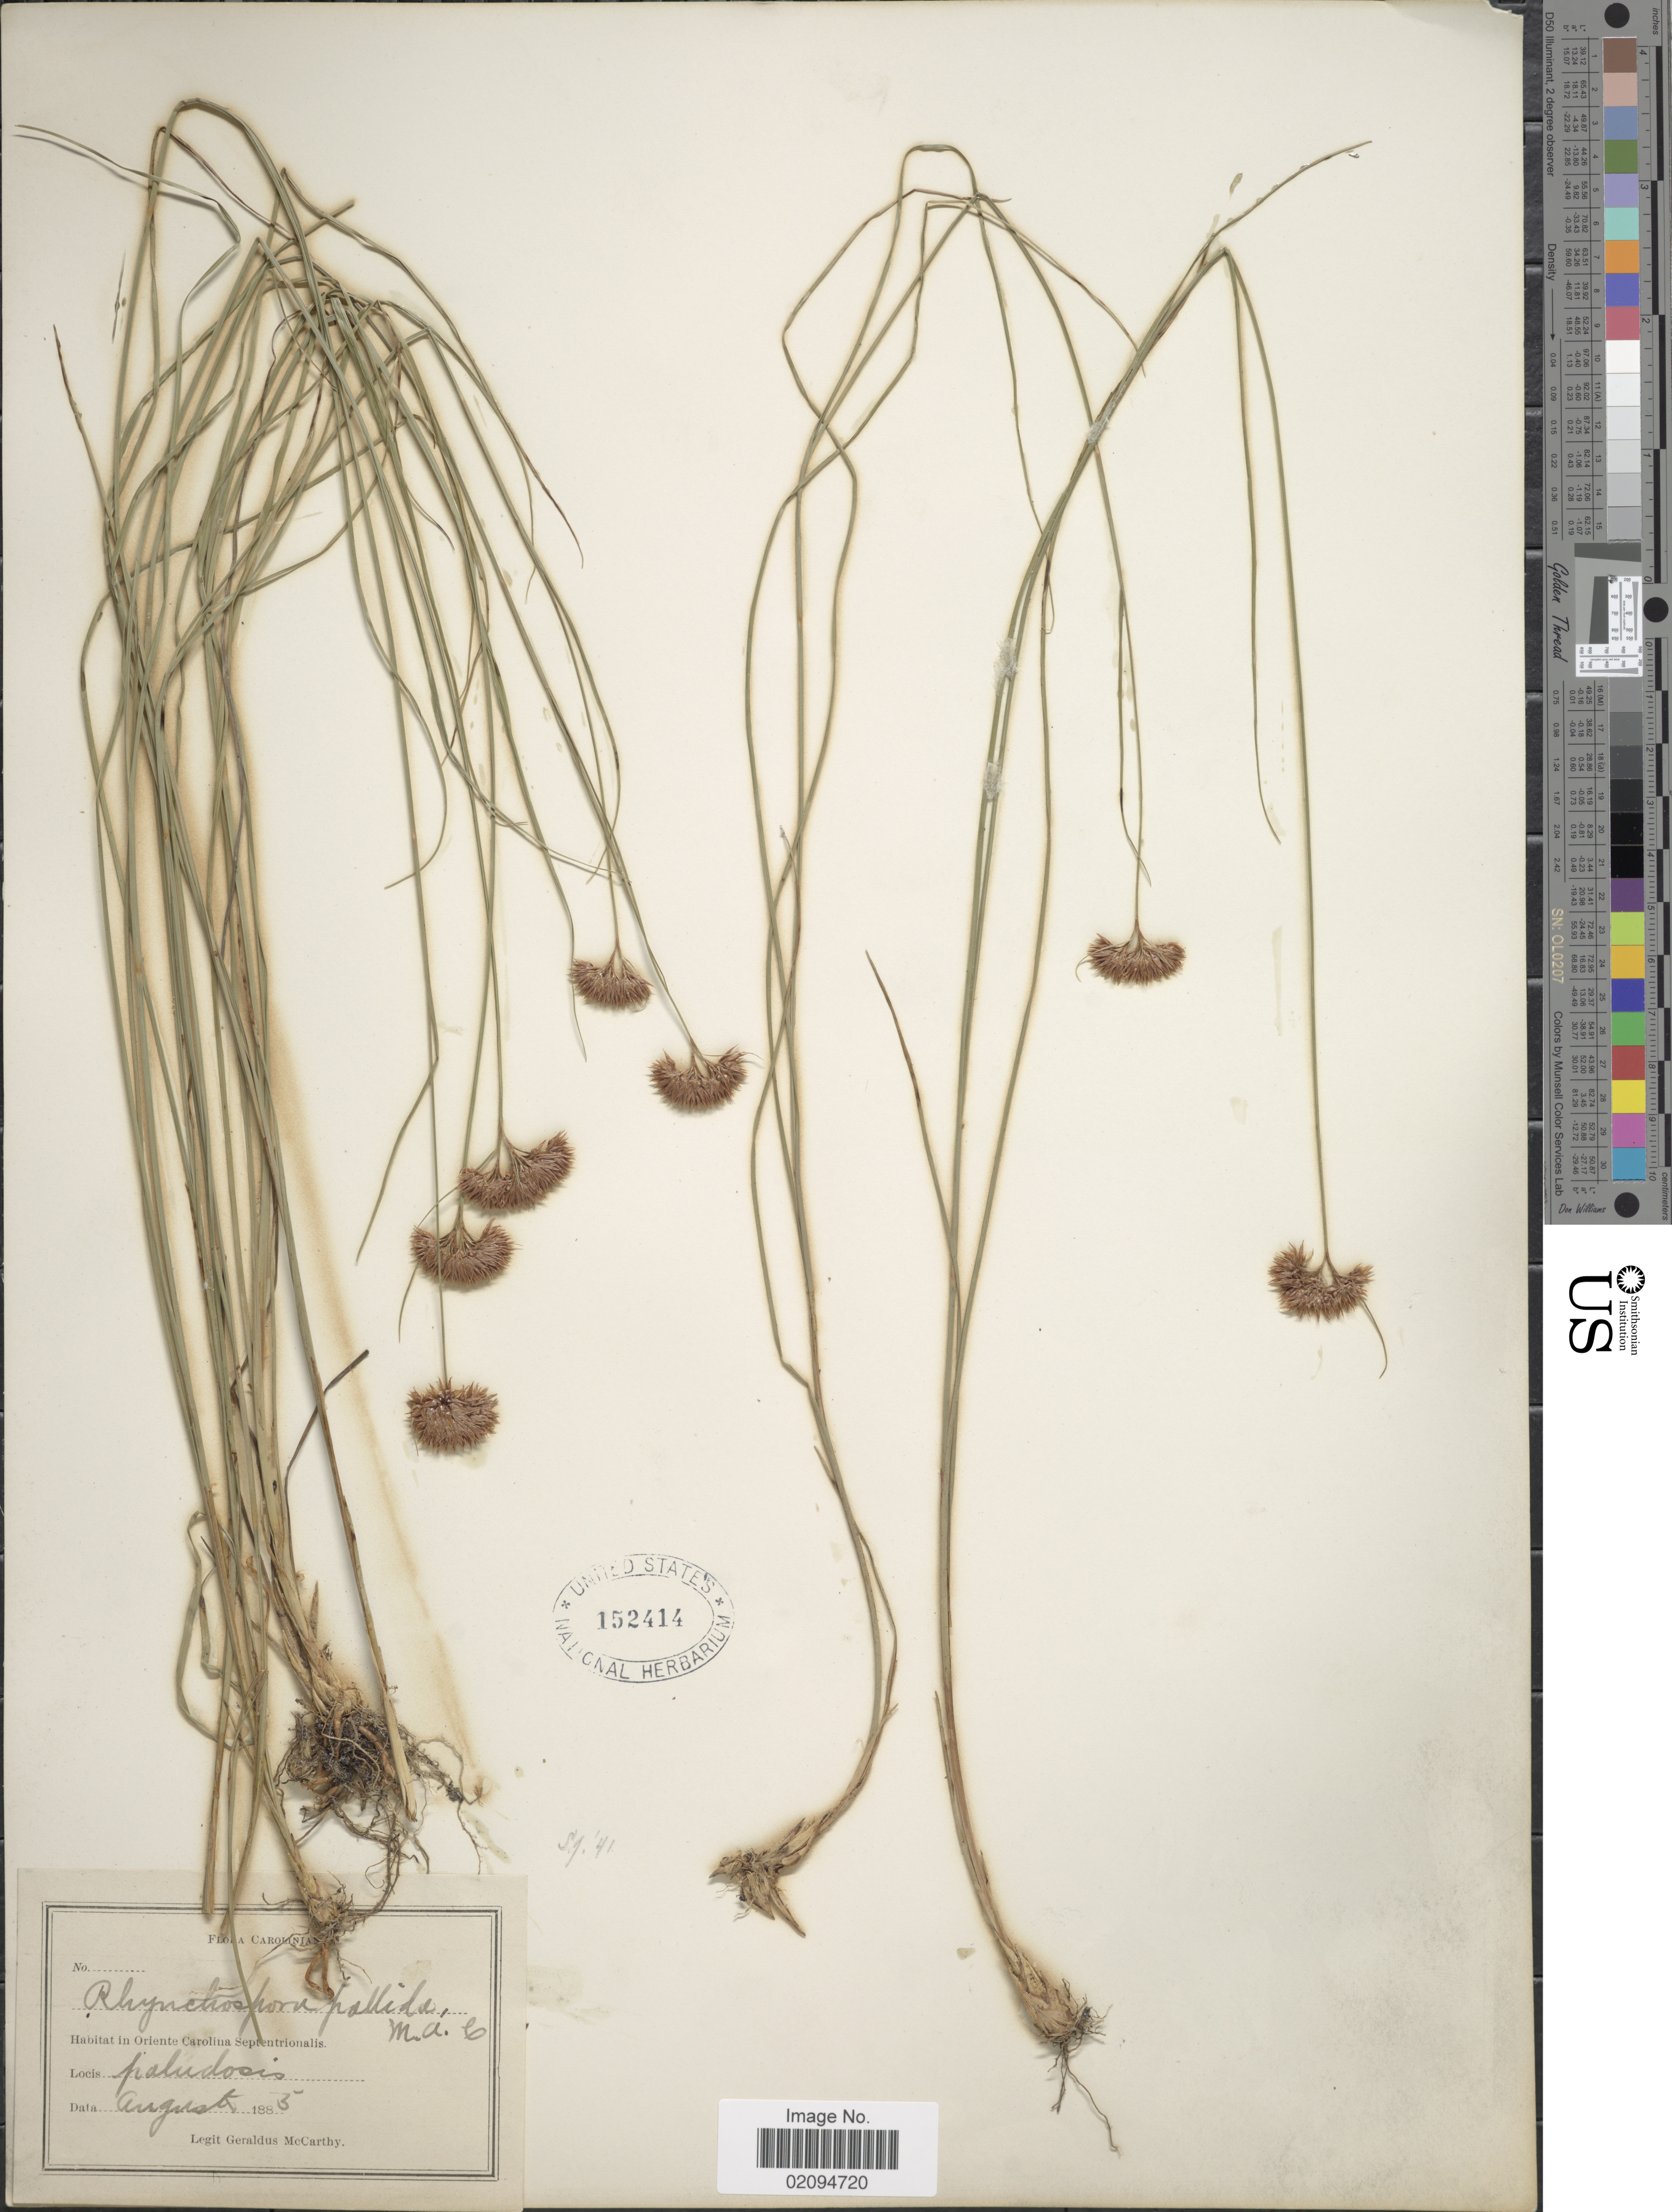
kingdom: Plantae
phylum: Tracheophyta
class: Liliopsida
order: Poales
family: Cyperaceae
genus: Rhynchospora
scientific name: Rhynchospora pallida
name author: M.A. Curtis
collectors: M. McCarthy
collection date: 1885-08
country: United States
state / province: North Carolina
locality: Caroliniana. in Oriente Carolina Septentrionalis, locis paludosis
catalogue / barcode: US 152414